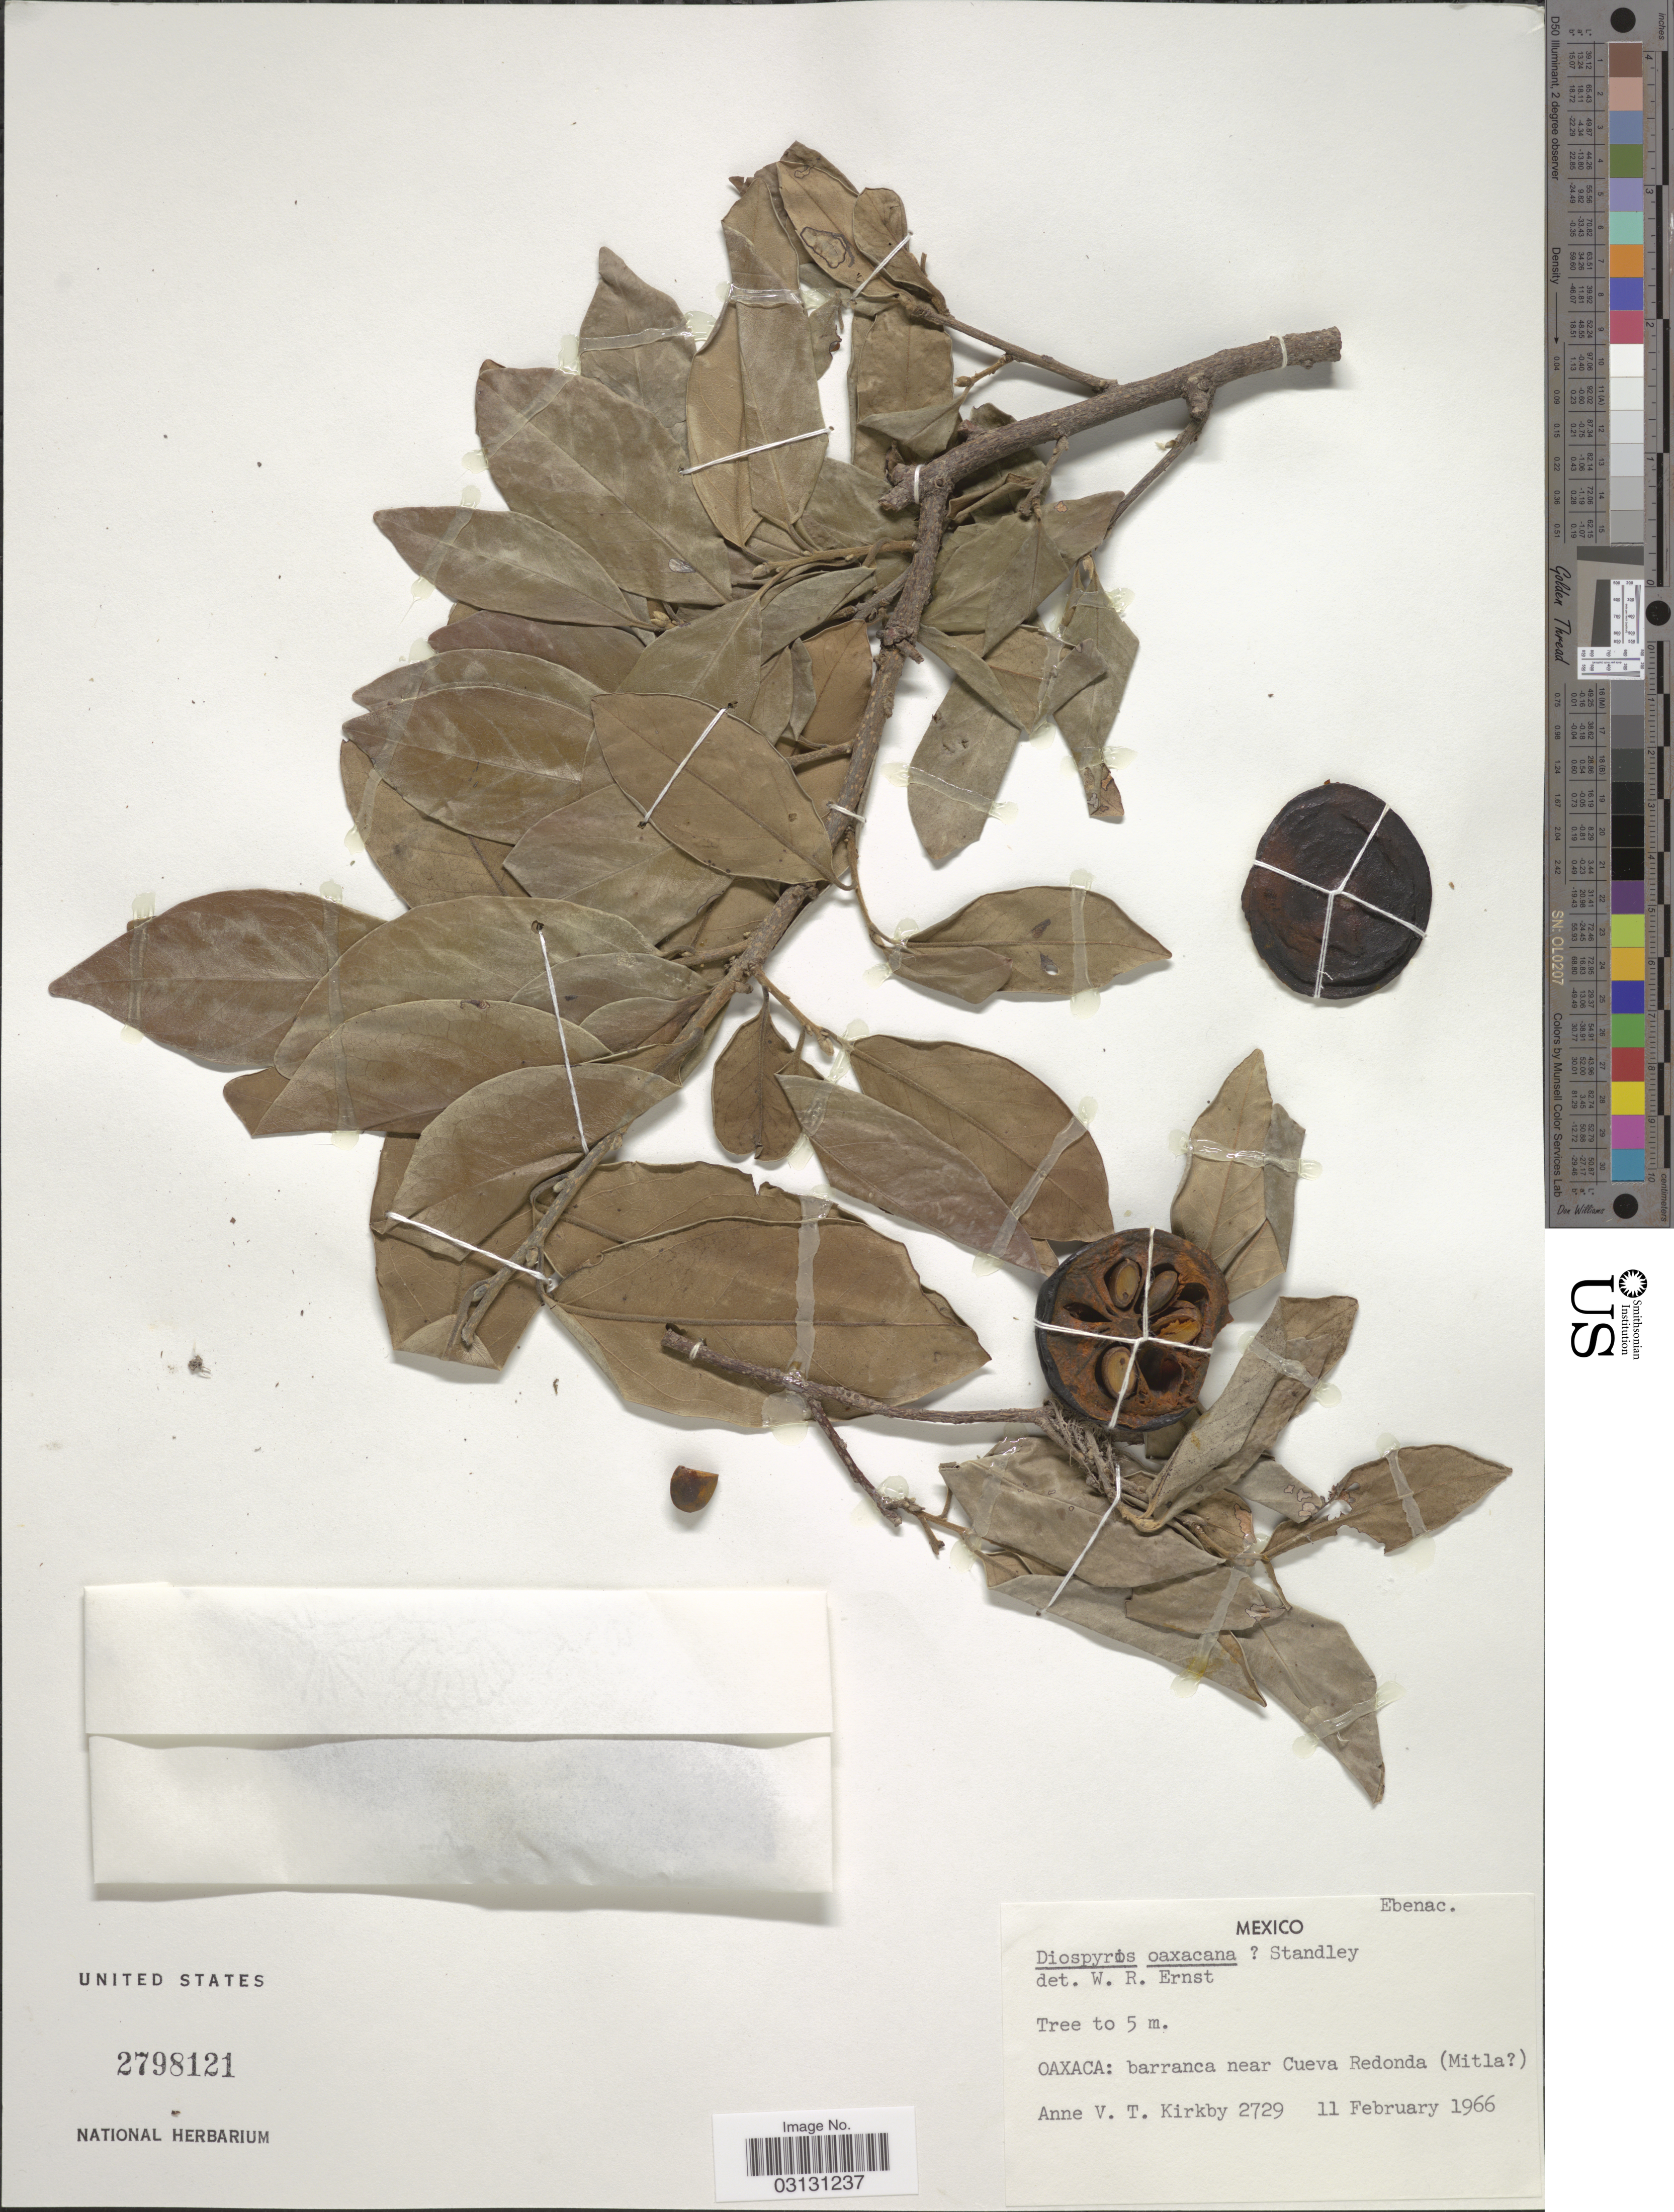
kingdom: Plantae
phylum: Tracheophyta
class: Magnoliopsida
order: Ericales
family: Ebenaceae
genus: Diospyros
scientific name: Diospyros oaxacana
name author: Standl.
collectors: A. Kirkby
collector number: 2729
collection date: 1966-02-11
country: Mexico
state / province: Oaxaca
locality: Barranca near Cueva Redonda (Mitla [unsure placement]).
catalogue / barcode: US 2798121